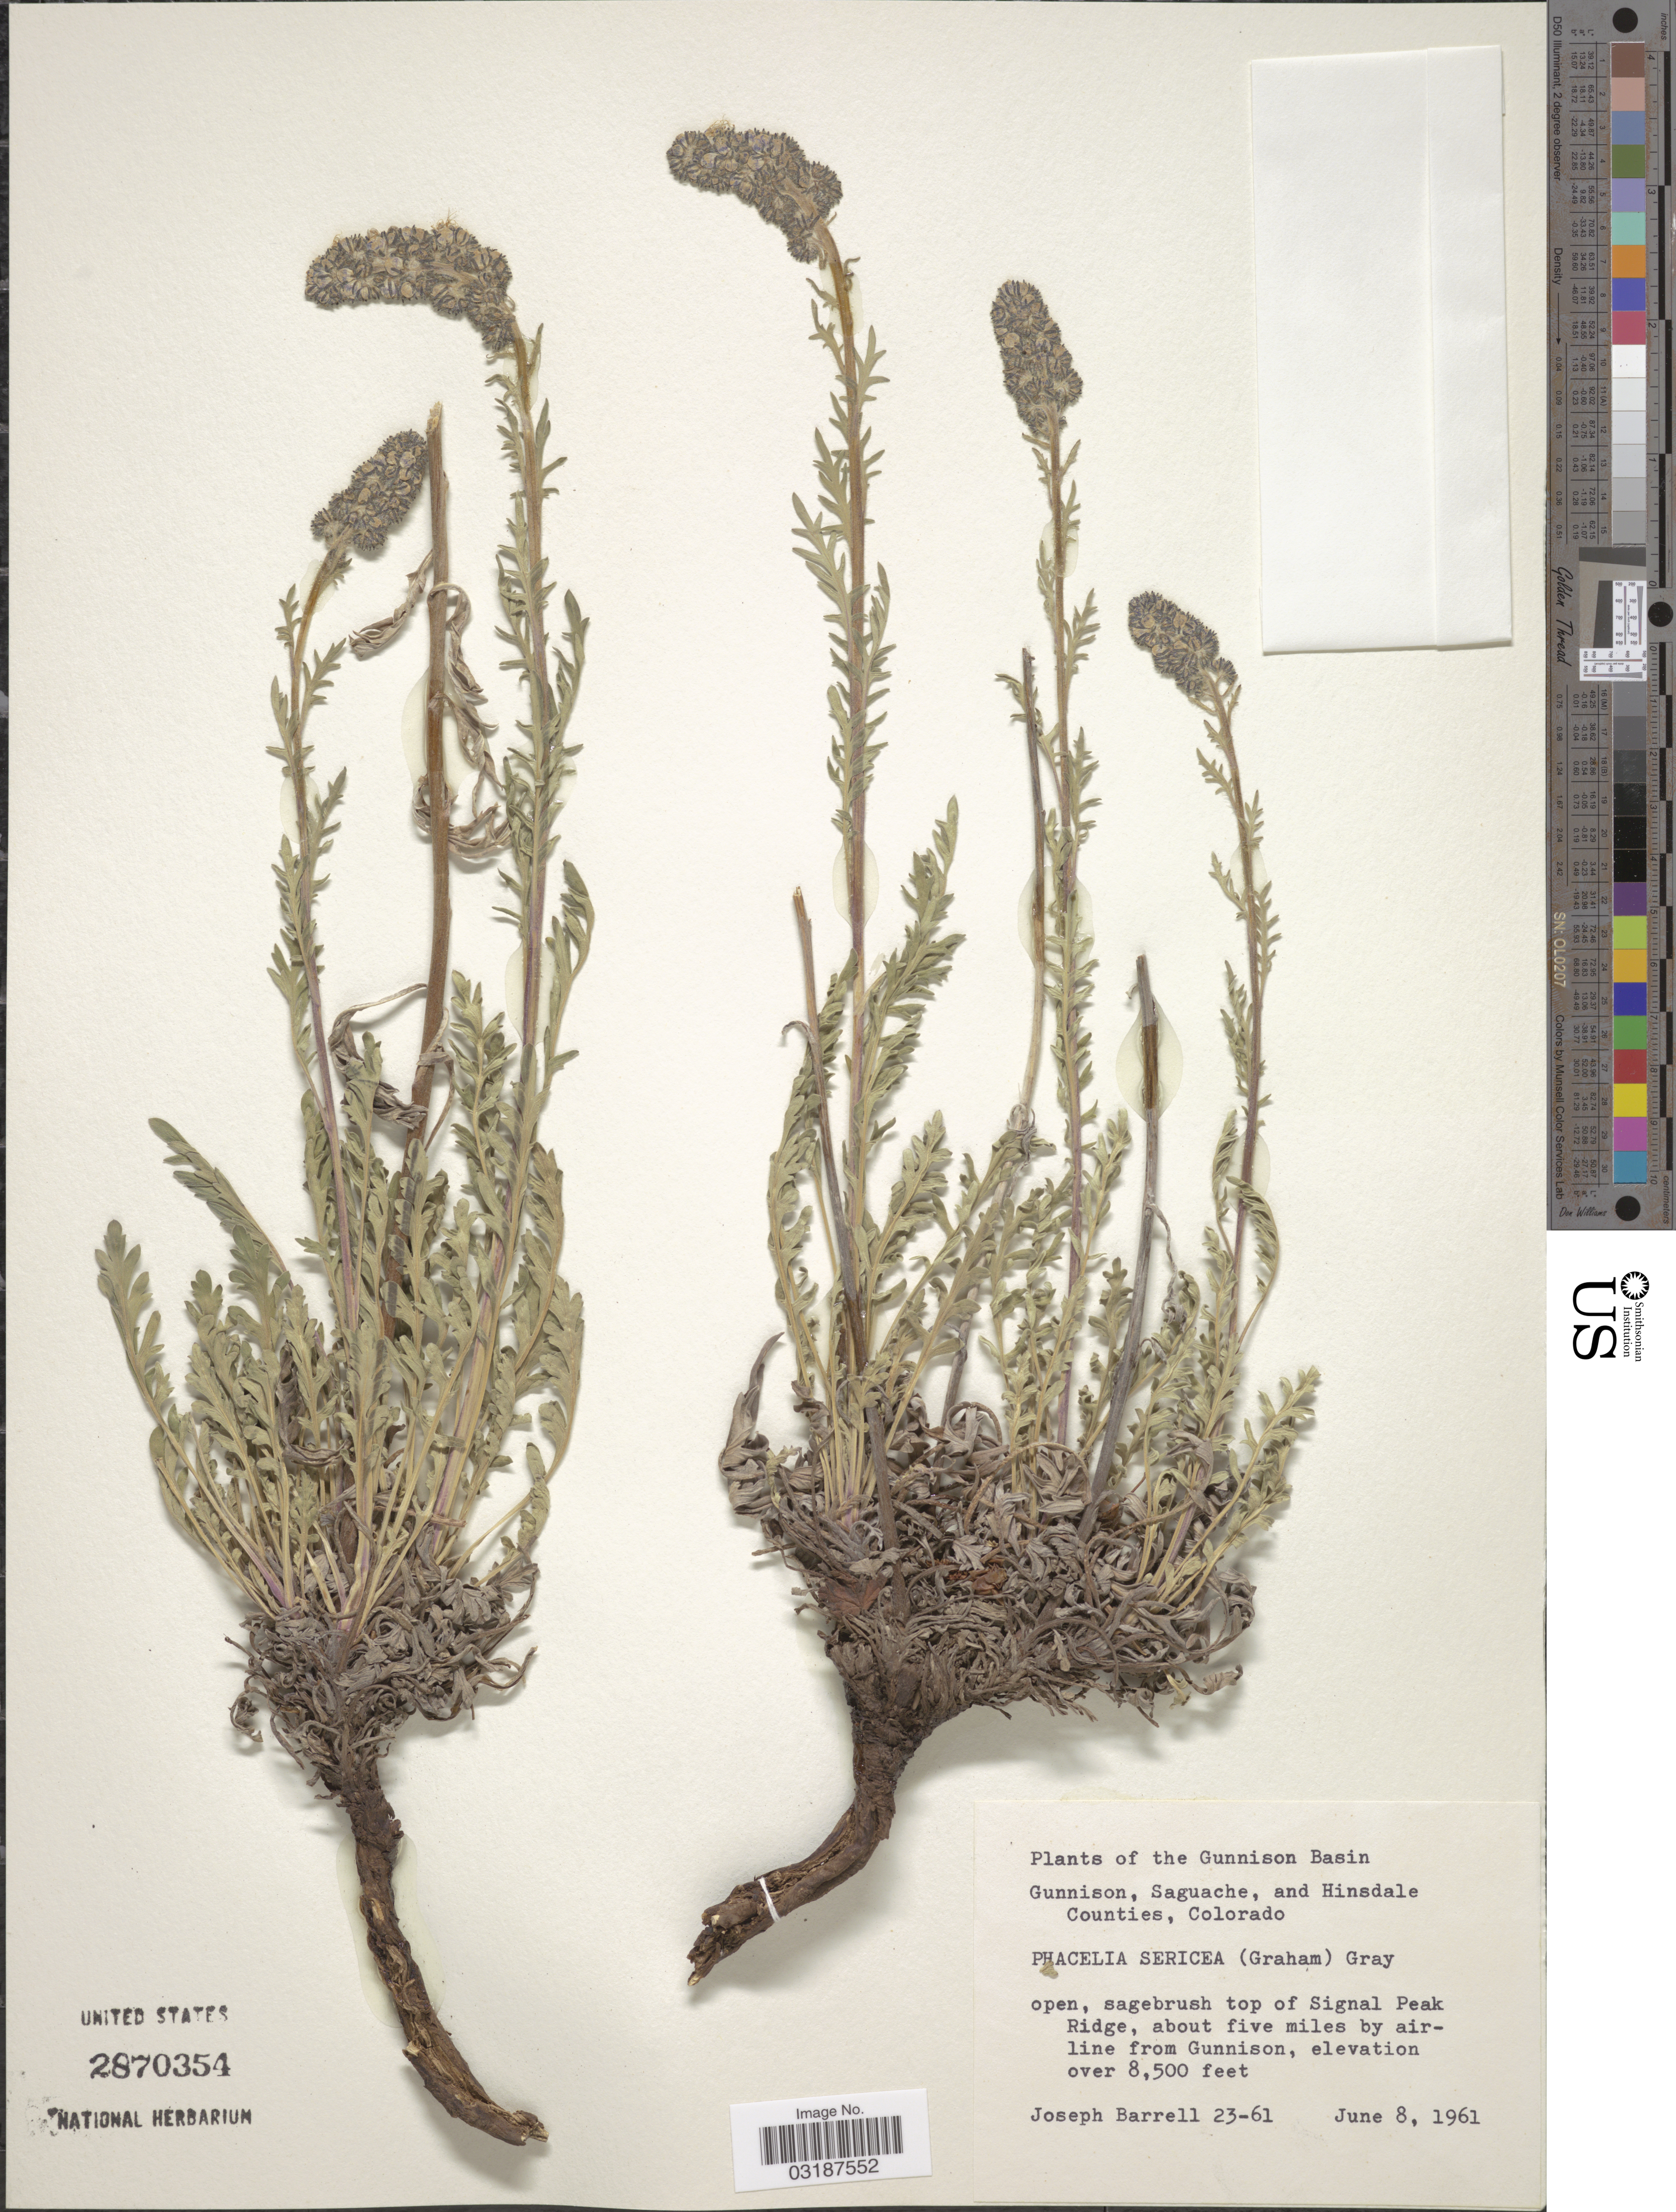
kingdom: Plantae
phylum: Tracheophyta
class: Magnoliopsida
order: Boraginales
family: Hydrophyllaceae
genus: Phacelia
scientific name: Phacelia sericea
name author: (Graham) A. Gray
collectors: J. Barrell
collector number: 23-61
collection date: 1961-07-08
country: United States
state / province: Colorado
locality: The Gunnison Basin. Open, sagebrush top of Signal Peak Ridge, about five miles by airline from Gunnison.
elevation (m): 2591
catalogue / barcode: US 2870354